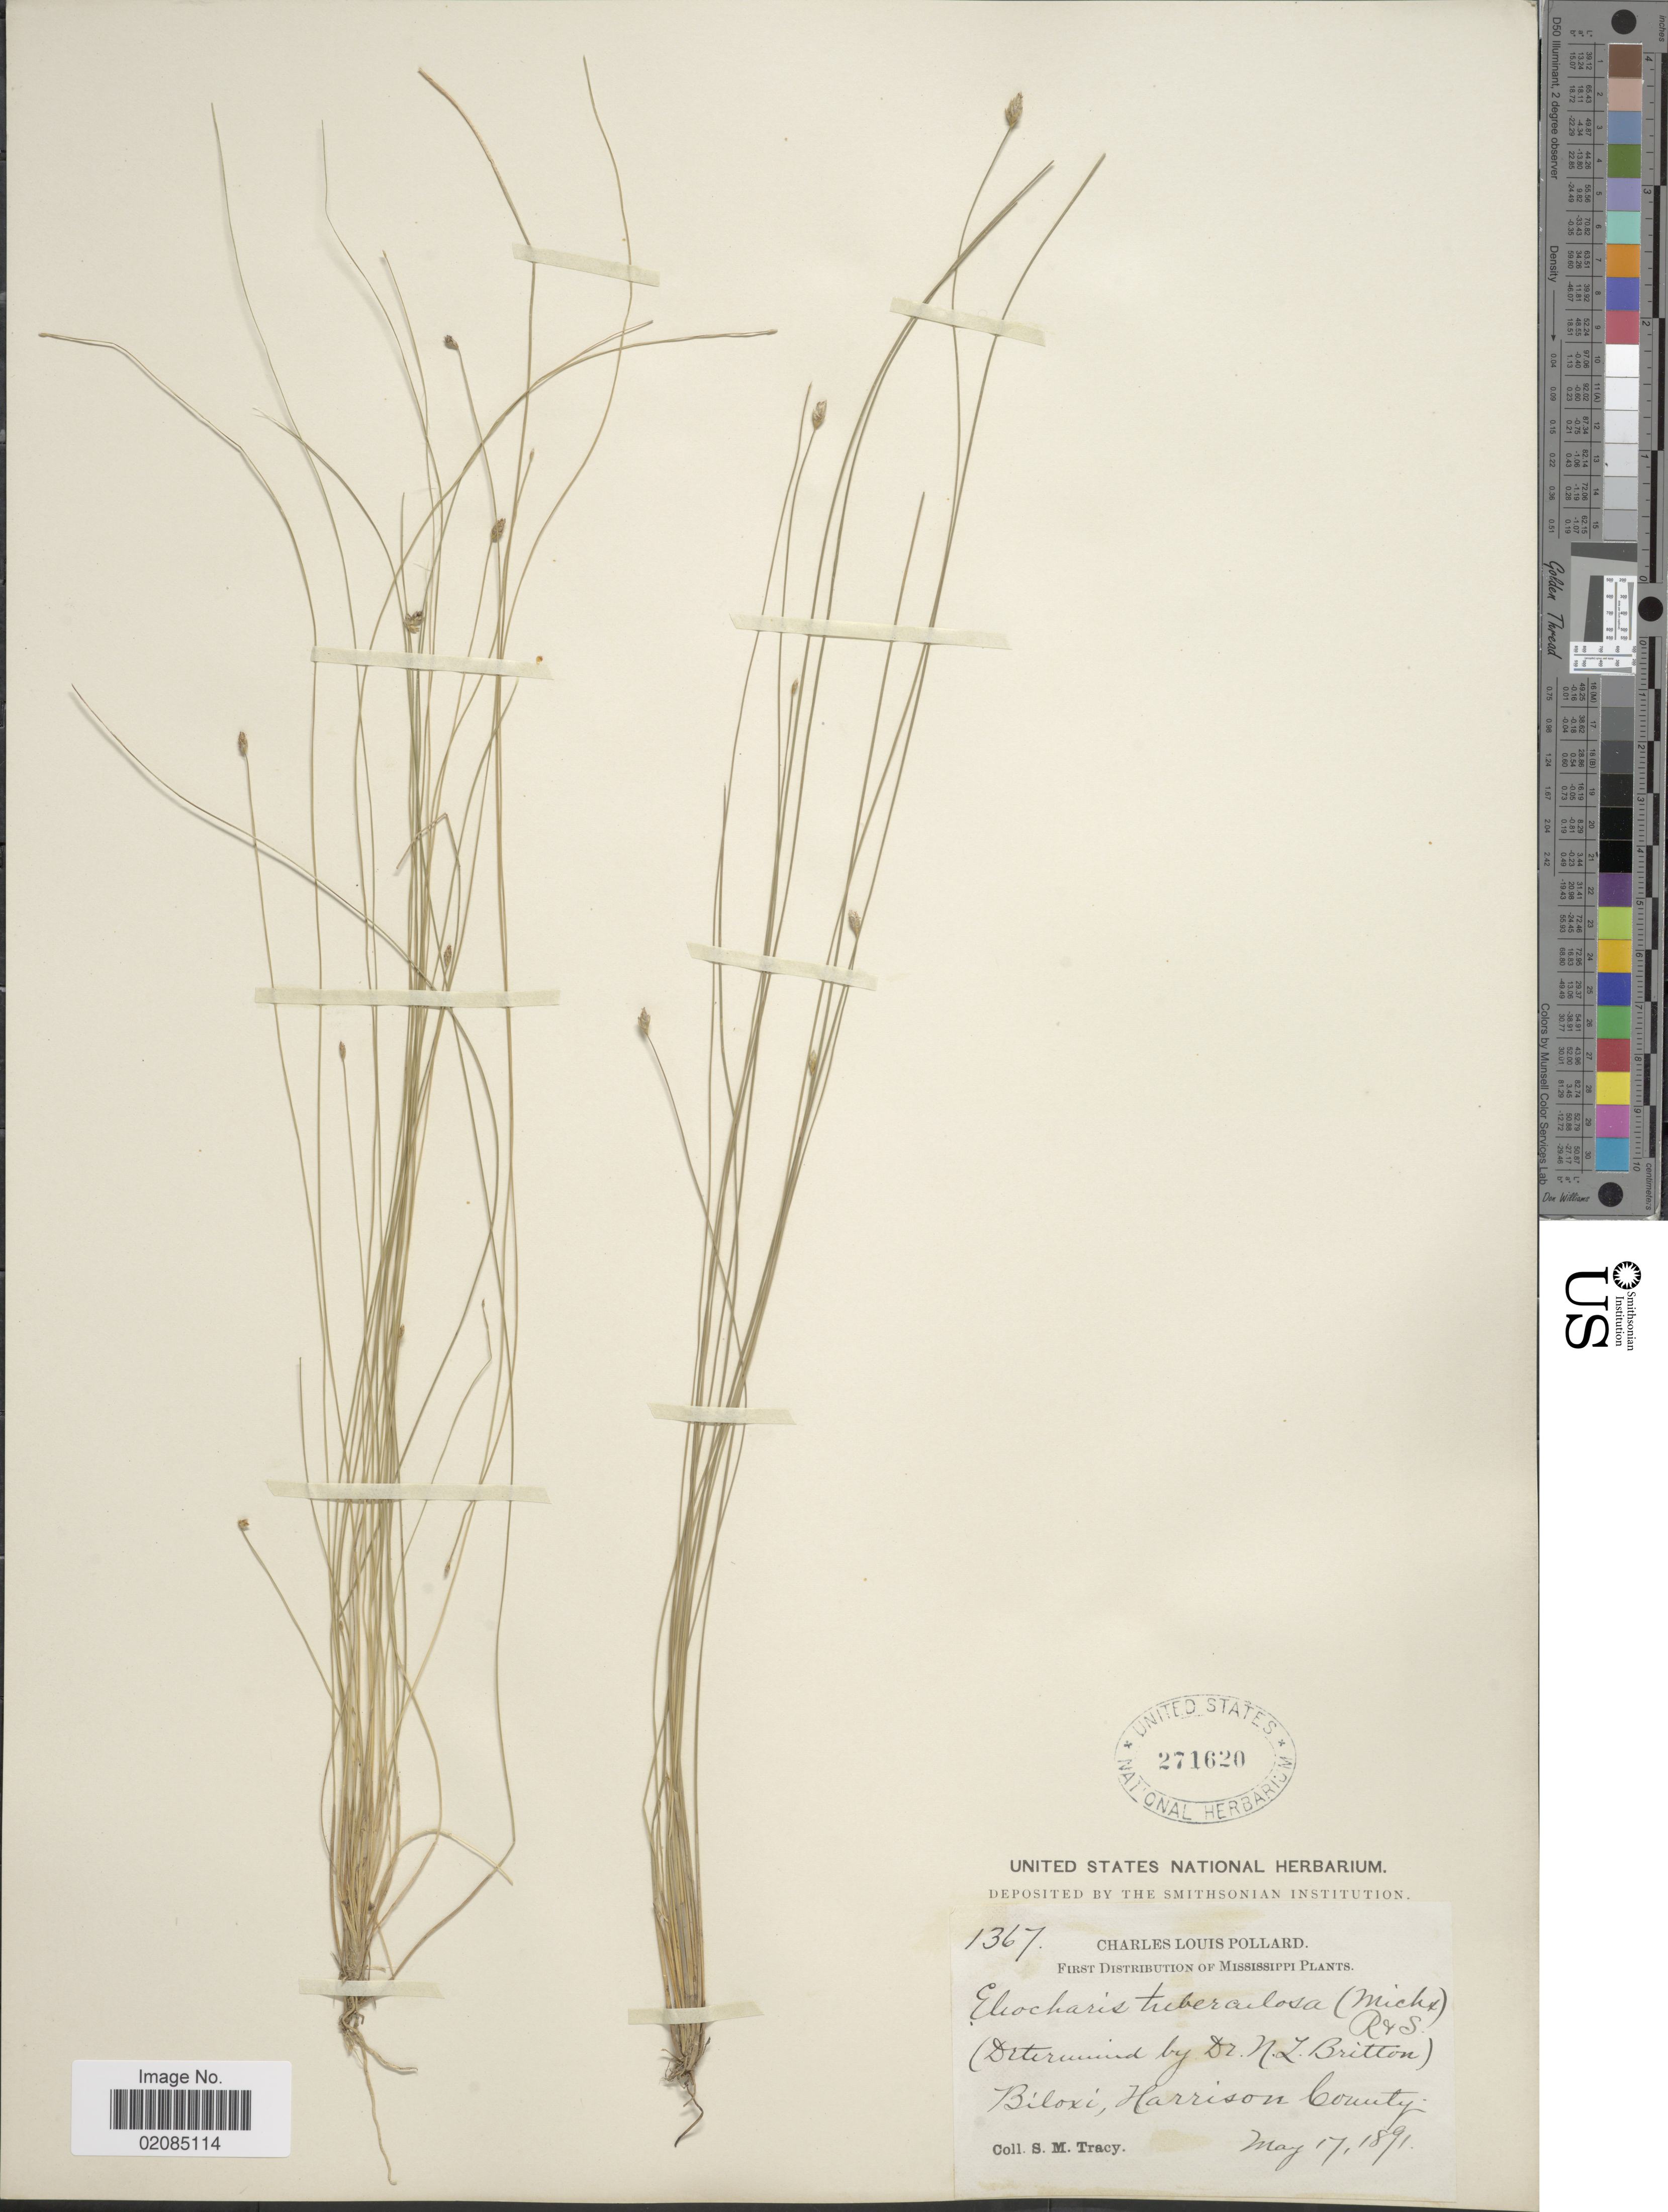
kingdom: Plantae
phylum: Tracheophyta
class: Liliopsida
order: Poales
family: Cyperaceae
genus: Eleocharis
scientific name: Eleocharis tuberculosa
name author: (Michx.) Roem. & Schult.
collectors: S. M. Tracy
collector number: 1367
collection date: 1891-05-17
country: United States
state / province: Mississippi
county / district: Harrison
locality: Biloxi, Harrison County.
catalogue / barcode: US 271620